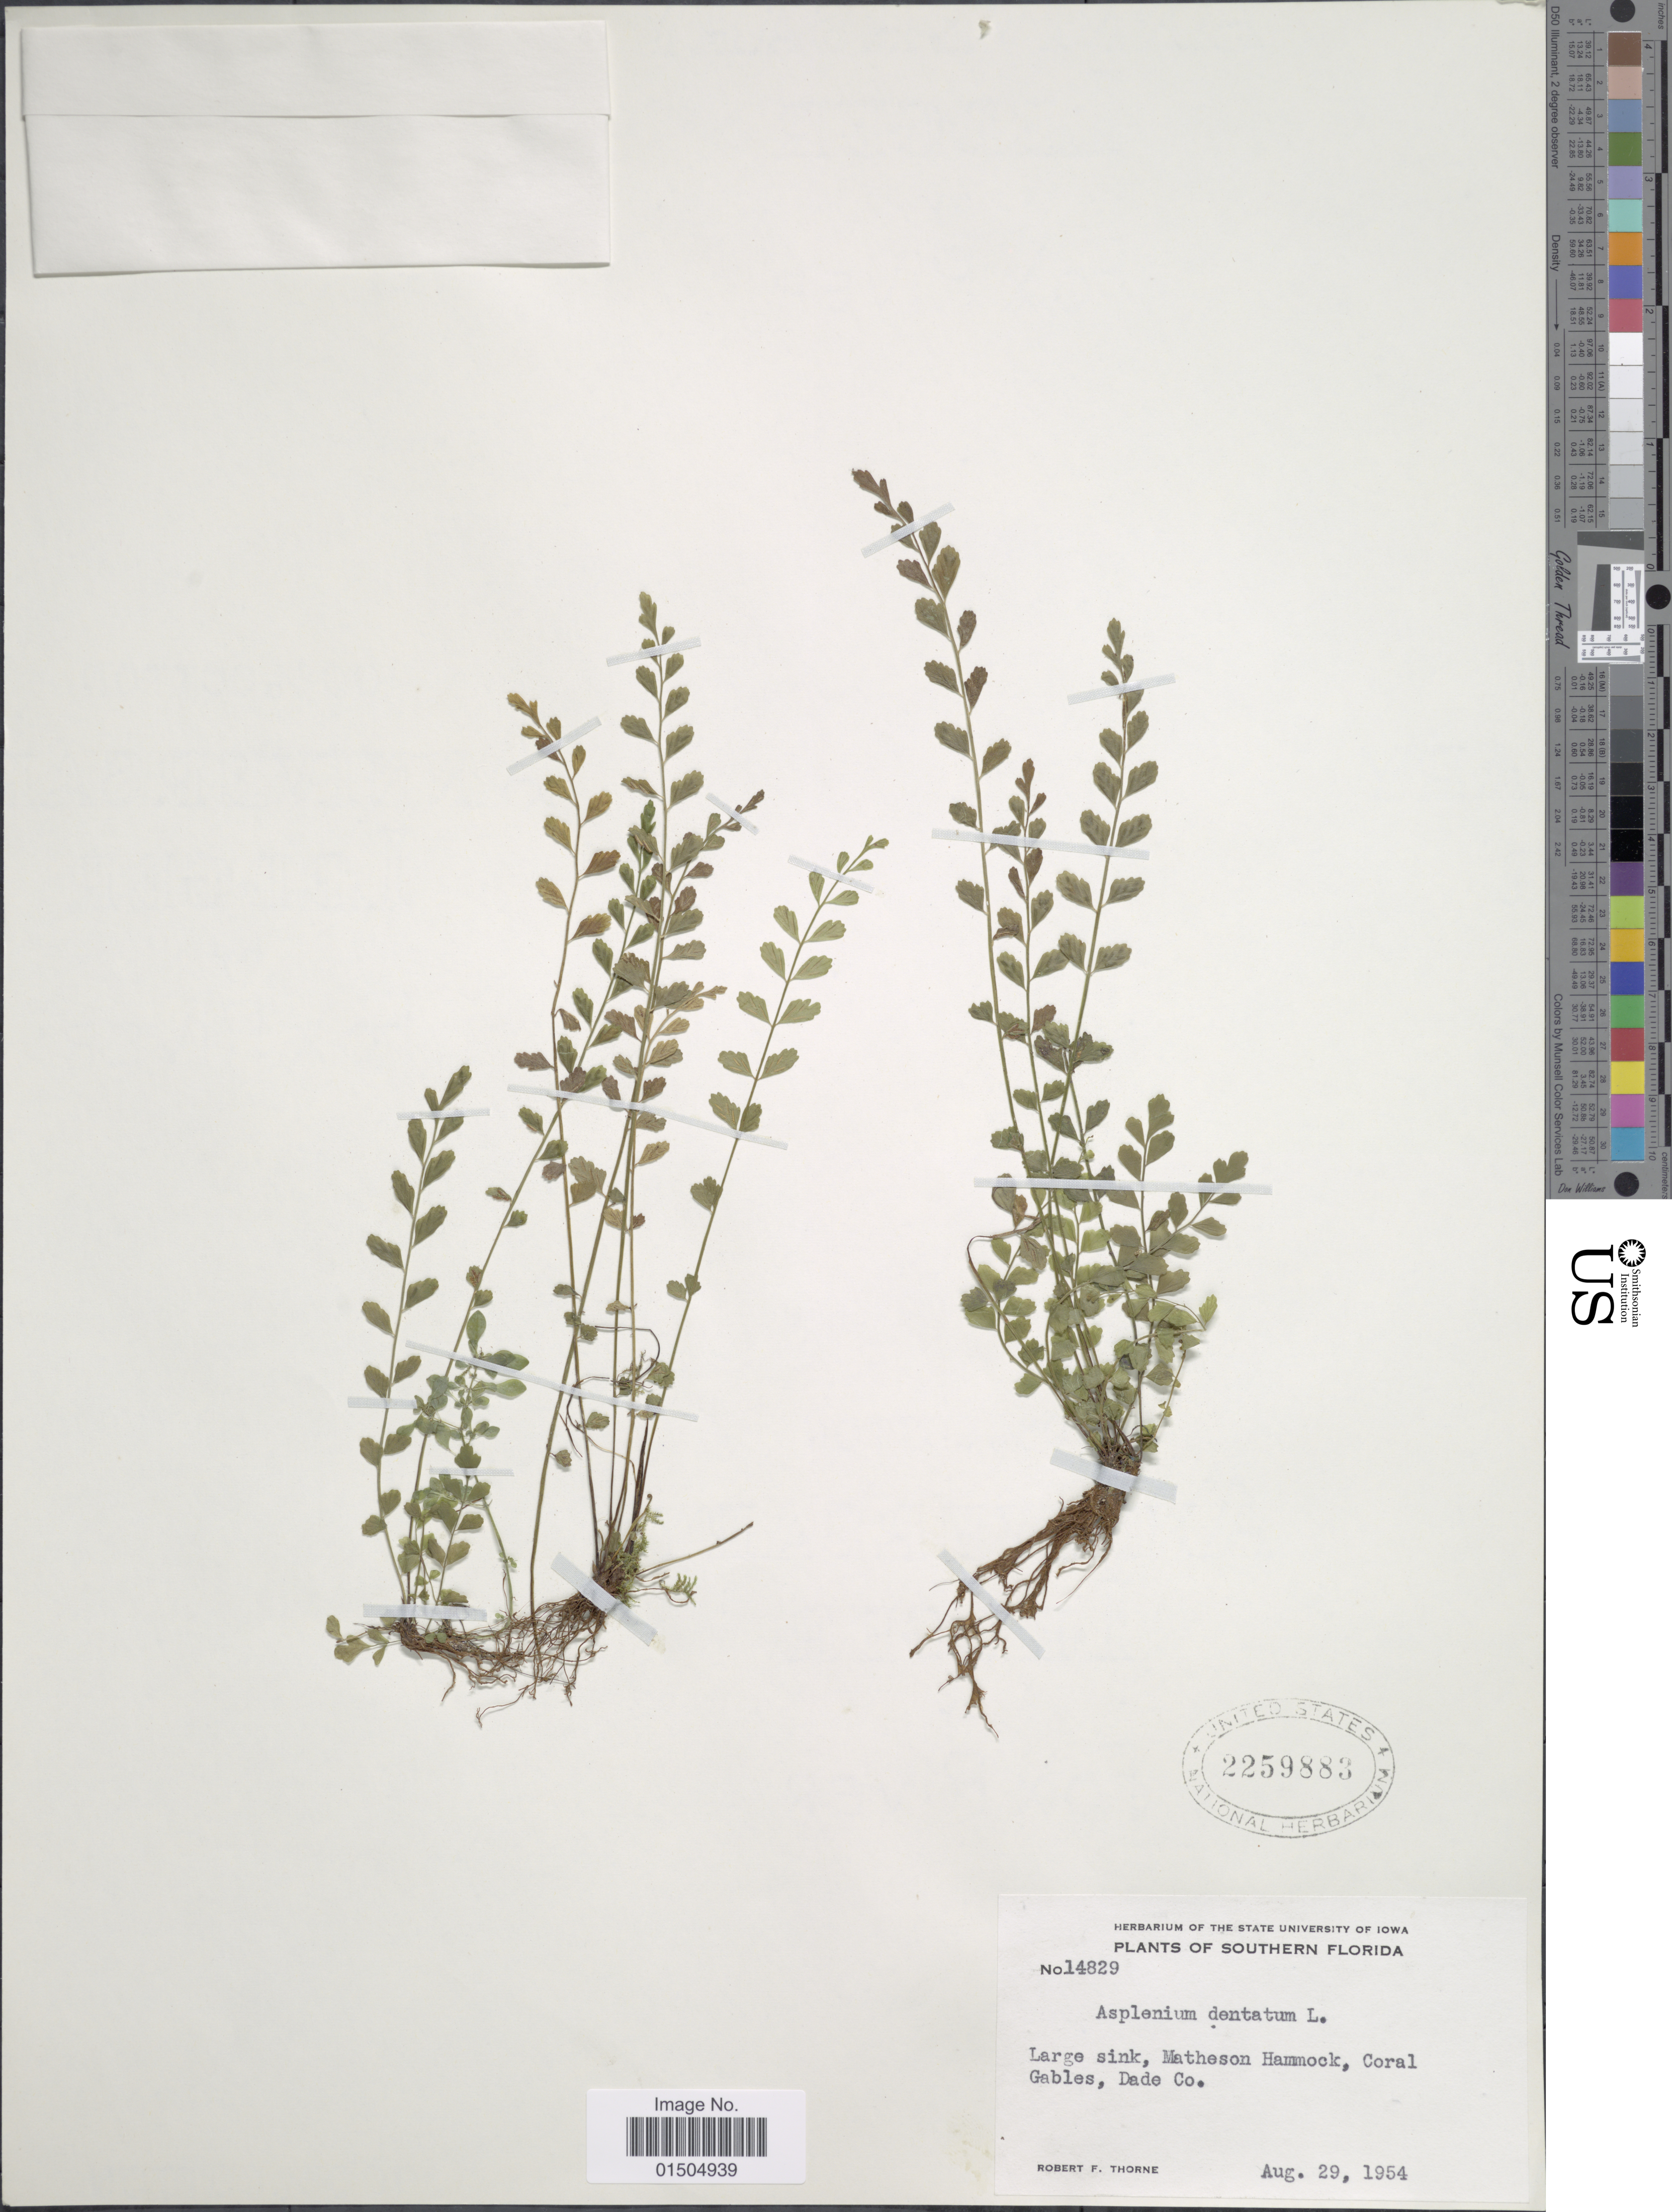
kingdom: Plantae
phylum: Tracheophyta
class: Polypodiopsida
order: Polypodiales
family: Aspleniaceae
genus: Asplenium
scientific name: Asplenium trichomanes-dentatum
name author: L.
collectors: R. F. Thorne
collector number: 14829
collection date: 1954-08-29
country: United States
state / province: Florida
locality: Southern Florida. Large sink, Matheson Hammock, Coral Gables, Dade Co.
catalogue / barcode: US 2259883